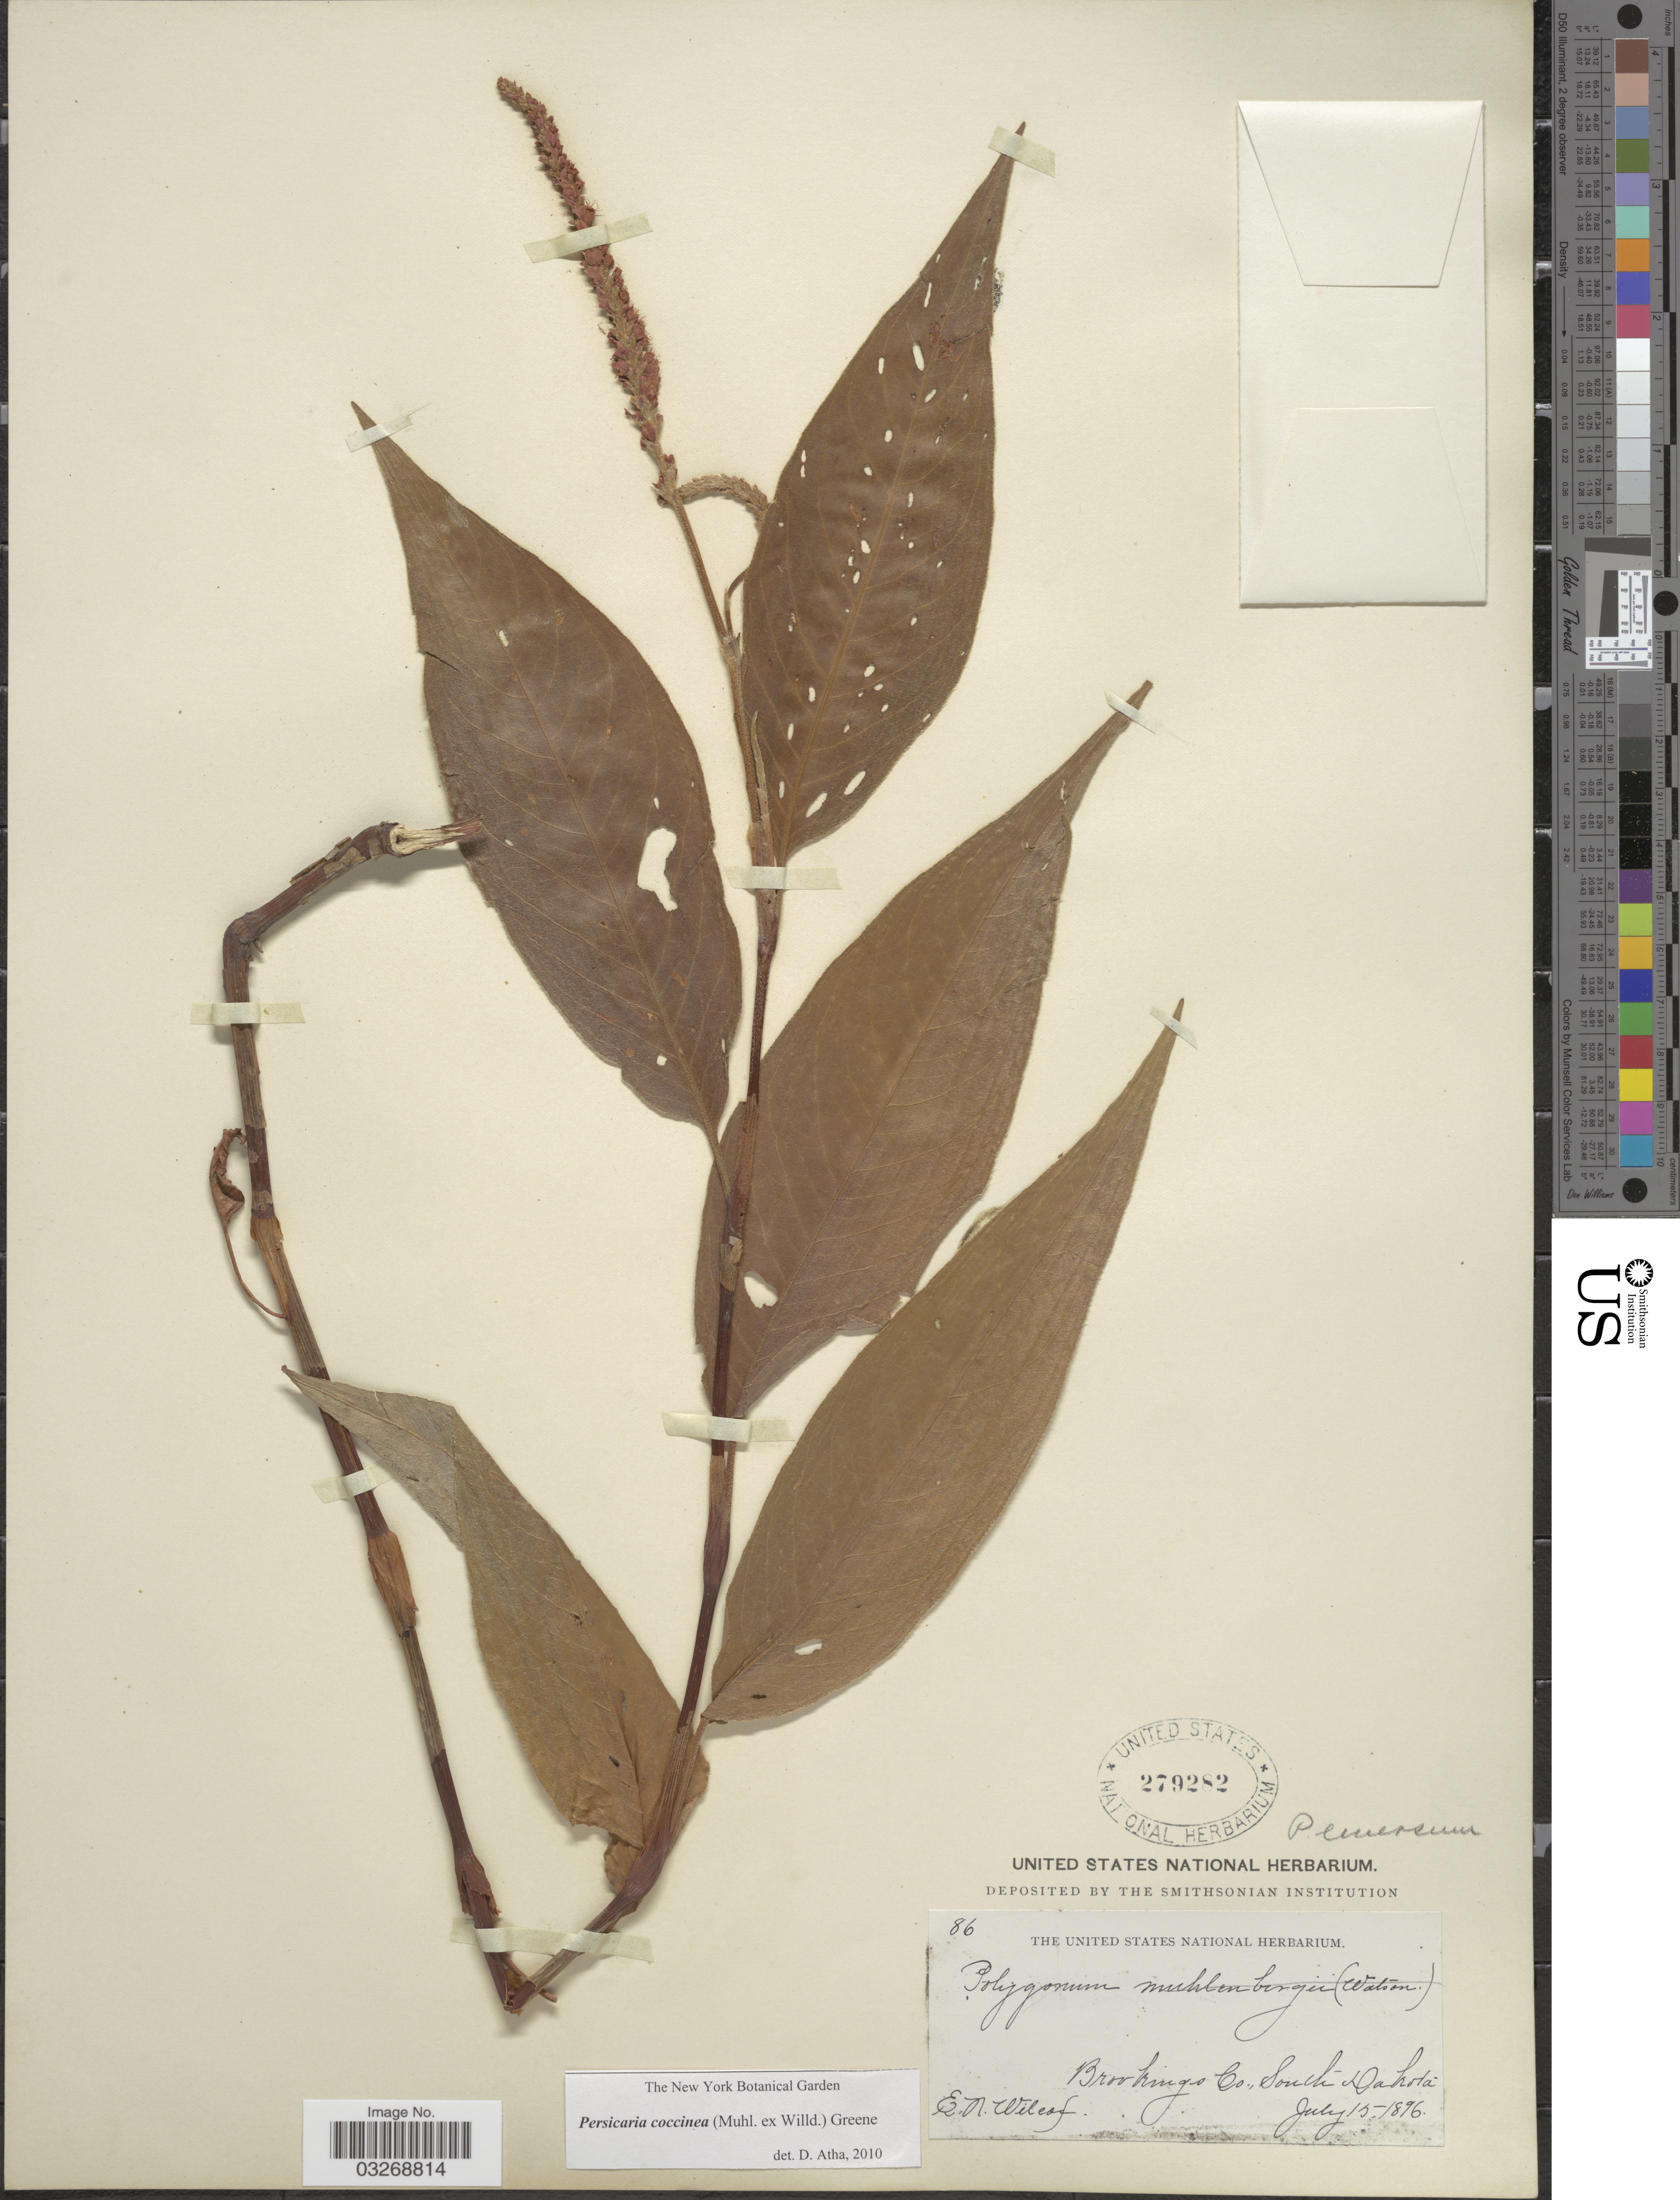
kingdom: Plantae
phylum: Tracheophyta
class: Magnoliopsida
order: Caryophyllales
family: Polygonaceae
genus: Persicaria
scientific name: Persicaria coccinea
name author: (Muhl. ex Willd.) Greene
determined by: Atha, D. E.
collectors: E. Wilcox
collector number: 86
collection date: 1896-07-15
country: United States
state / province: South Dakota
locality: Brookings Co.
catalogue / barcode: US 279282